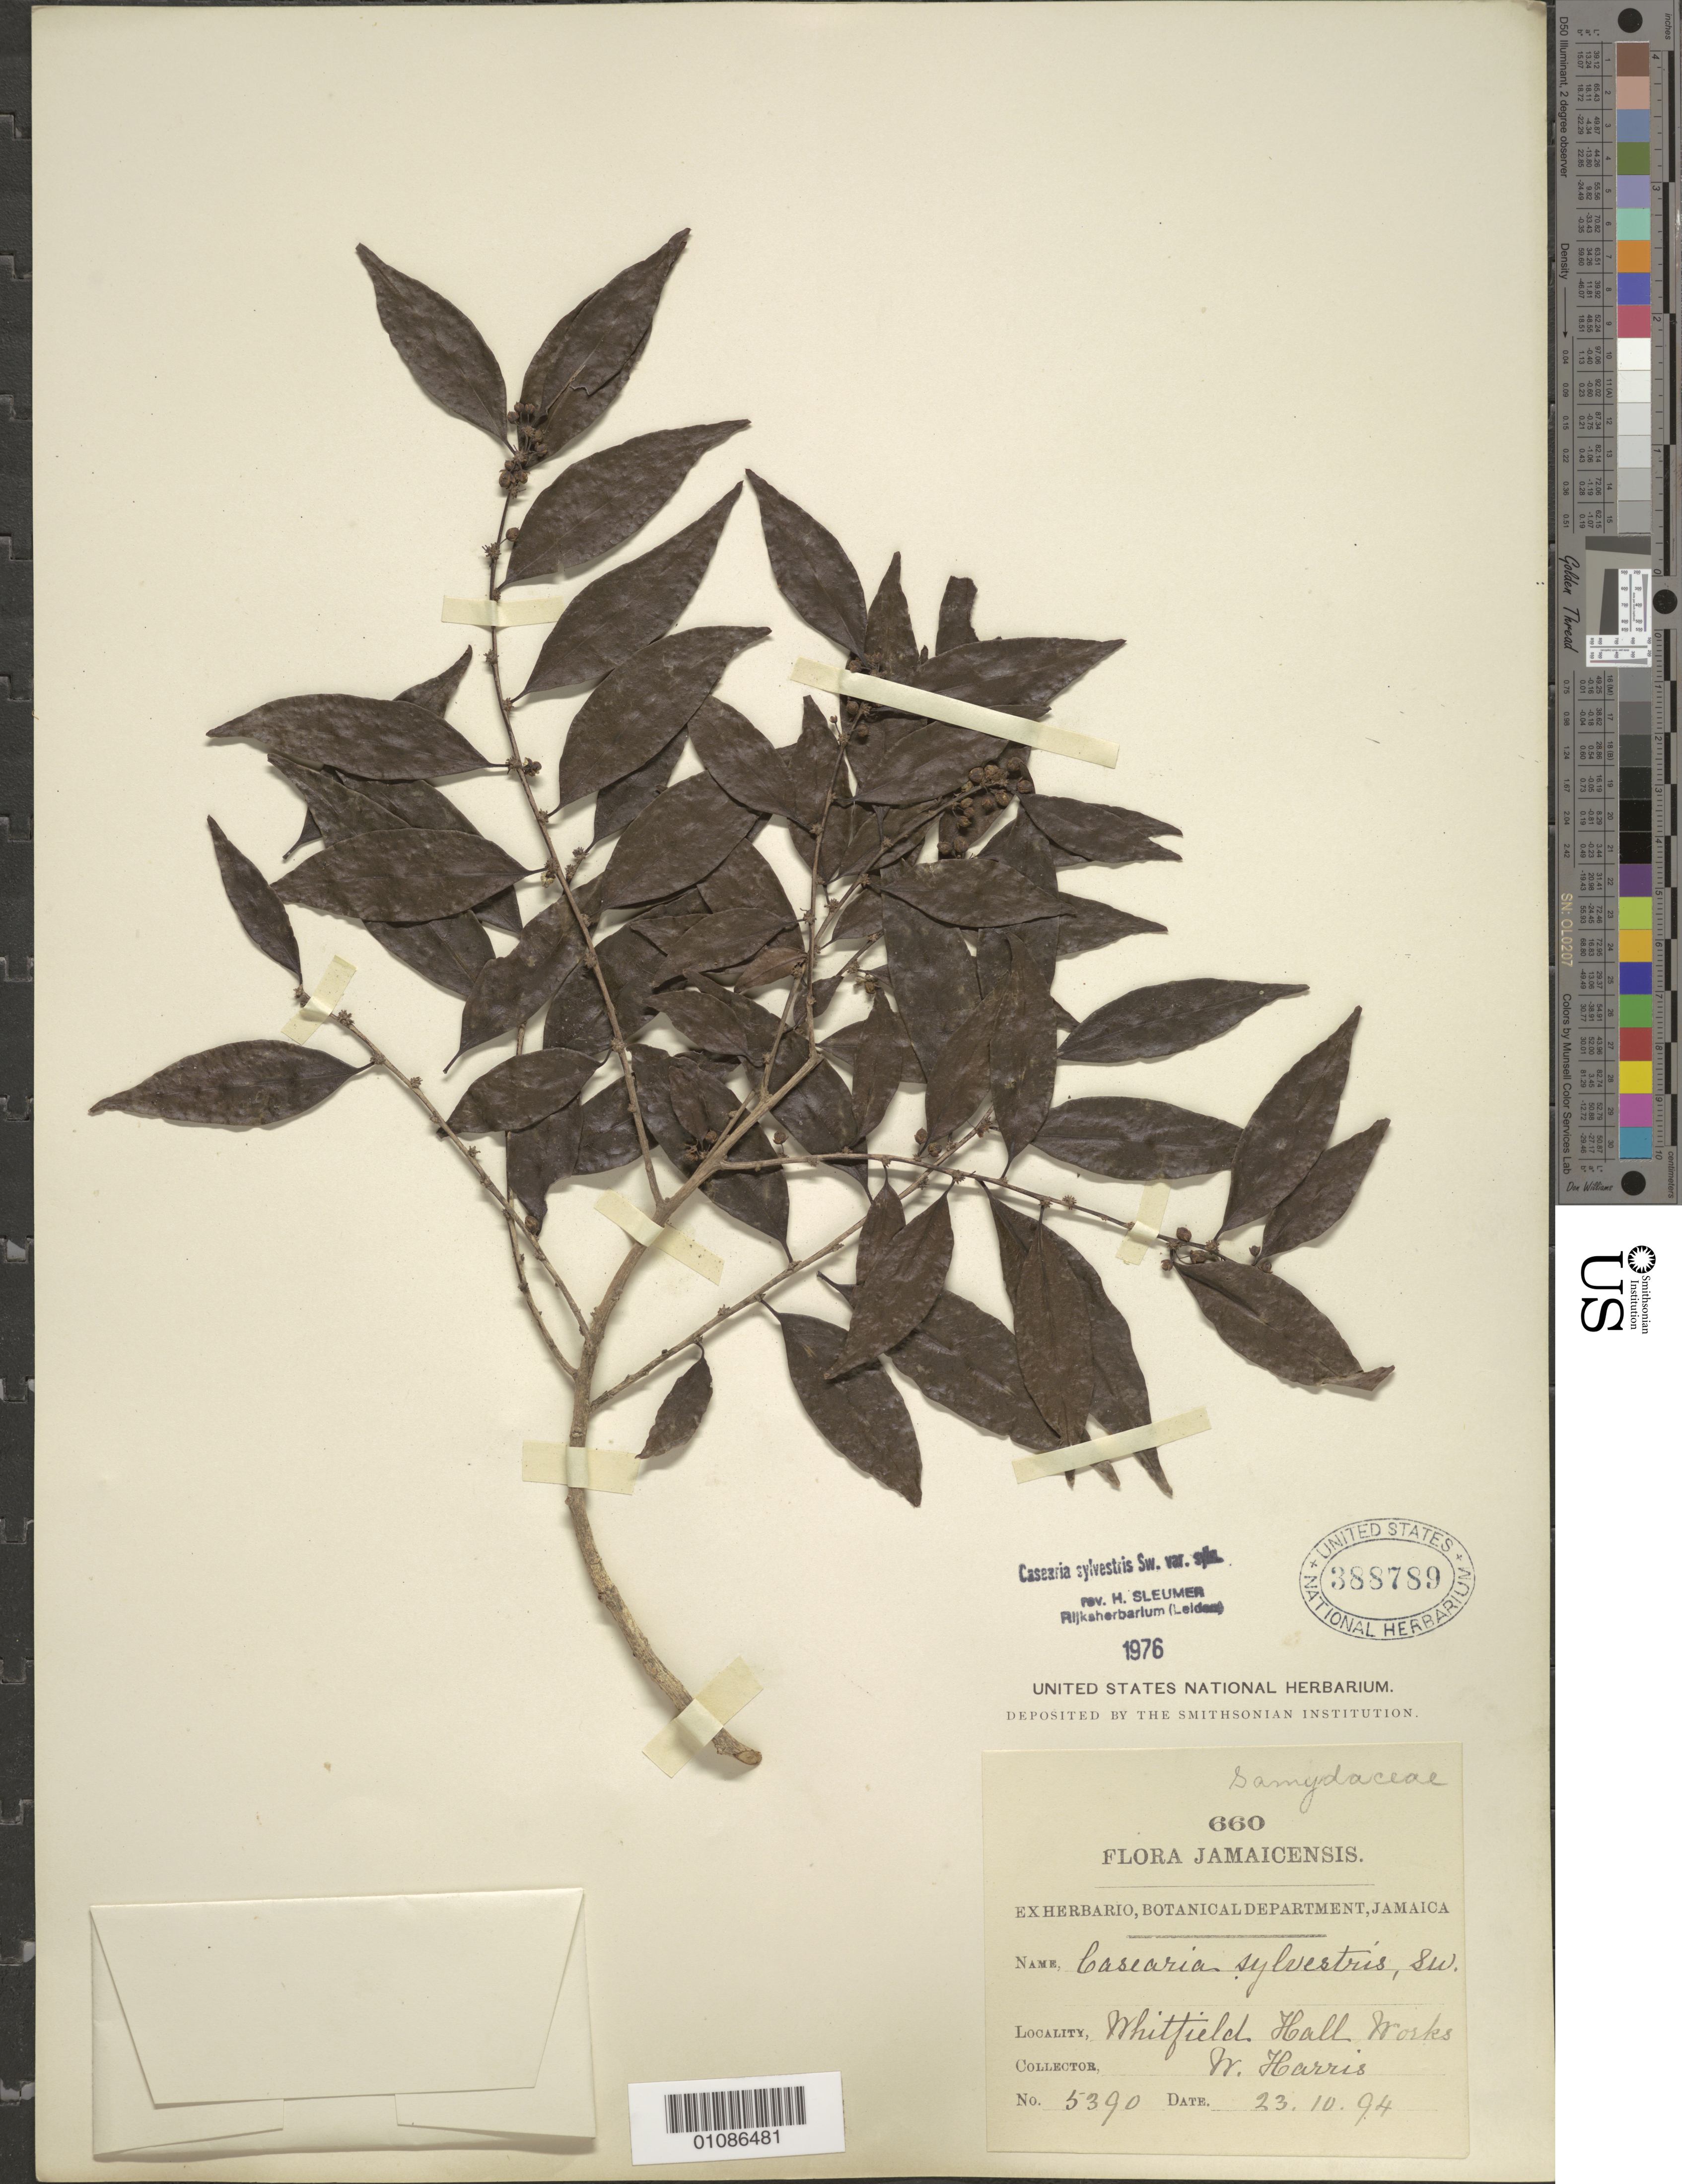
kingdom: Plantae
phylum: Tracheophyta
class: Magnoliopsida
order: Malpighiales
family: Salicaceae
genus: Casearia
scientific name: Casearia sylvestris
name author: Sw.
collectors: W. Harris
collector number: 5390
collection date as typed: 23 Oct 1894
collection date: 1894-10-23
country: Jamaica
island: Jamaica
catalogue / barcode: US 388789